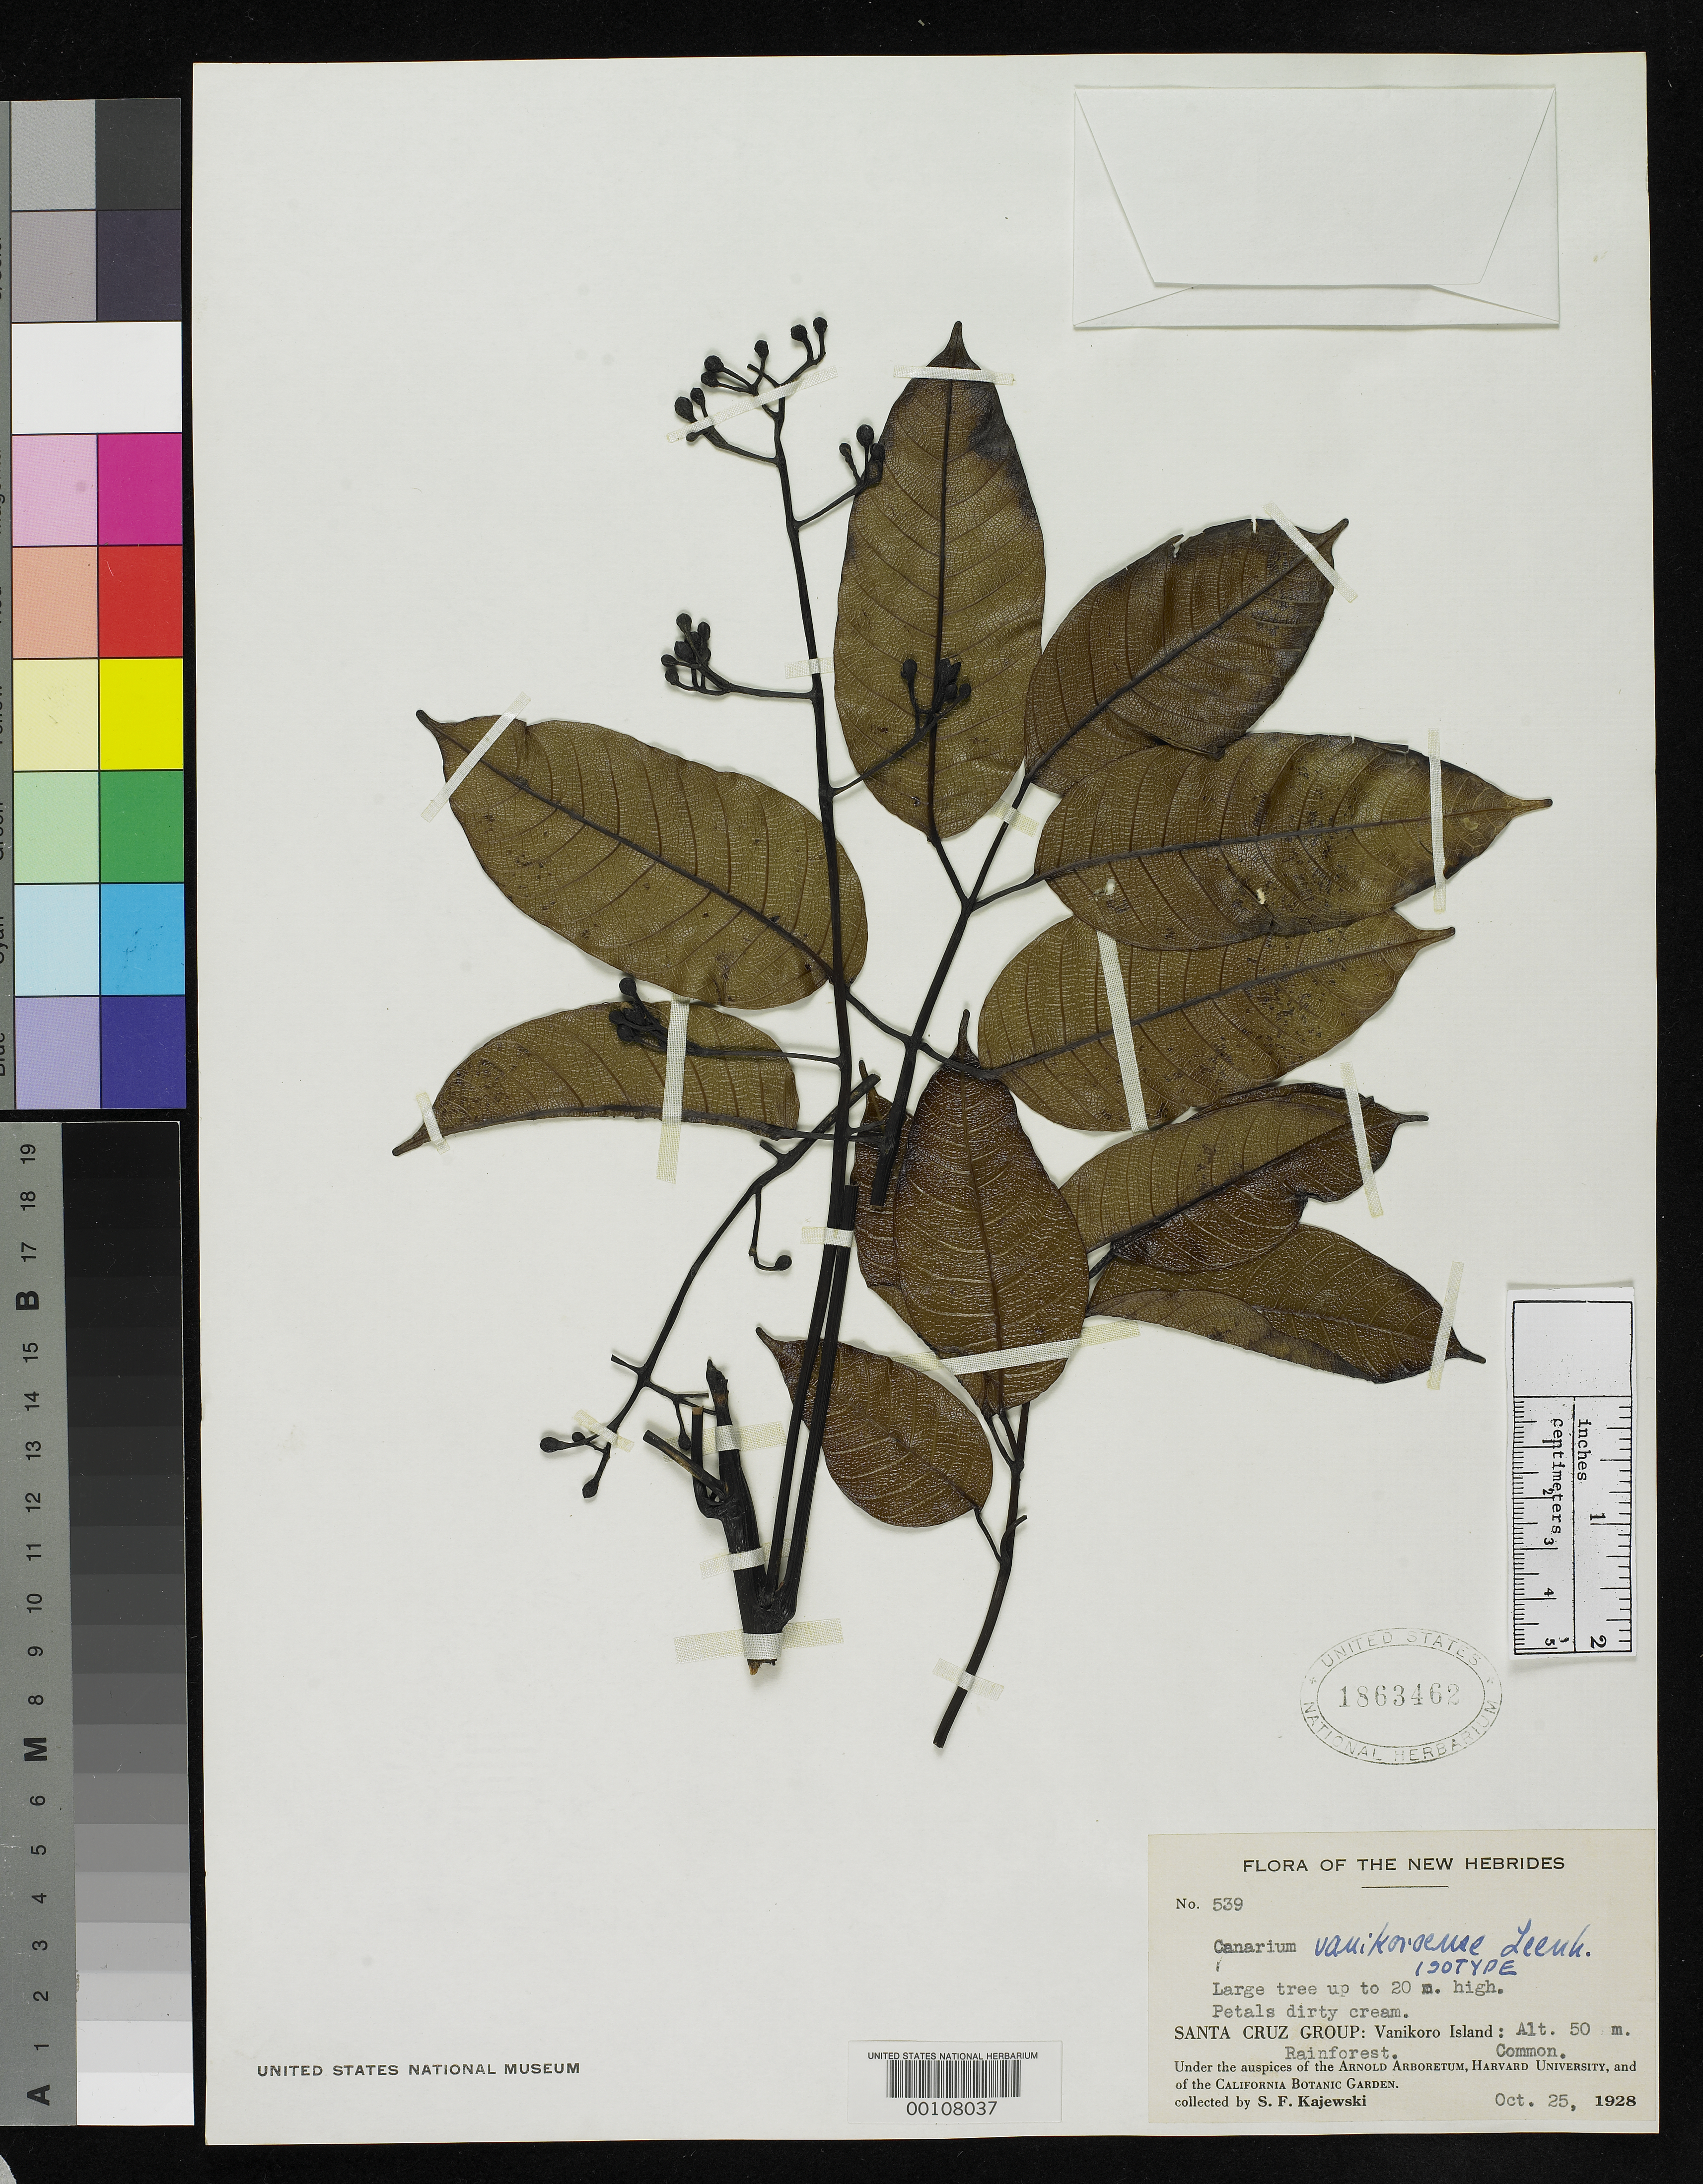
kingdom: Plantae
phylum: Tracheophyta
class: Magnoliopsida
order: Sapindales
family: Burseraceae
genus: Canarium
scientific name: Canarium vanikoroense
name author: Leenh.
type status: Isotype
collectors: S. Kajewski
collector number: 539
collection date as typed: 05 Oct 1928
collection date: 1928-10-05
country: Solomon Islands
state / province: Temotu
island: Vanikolo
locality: Vanikolo I.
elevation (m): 50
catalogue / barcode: US 1863462